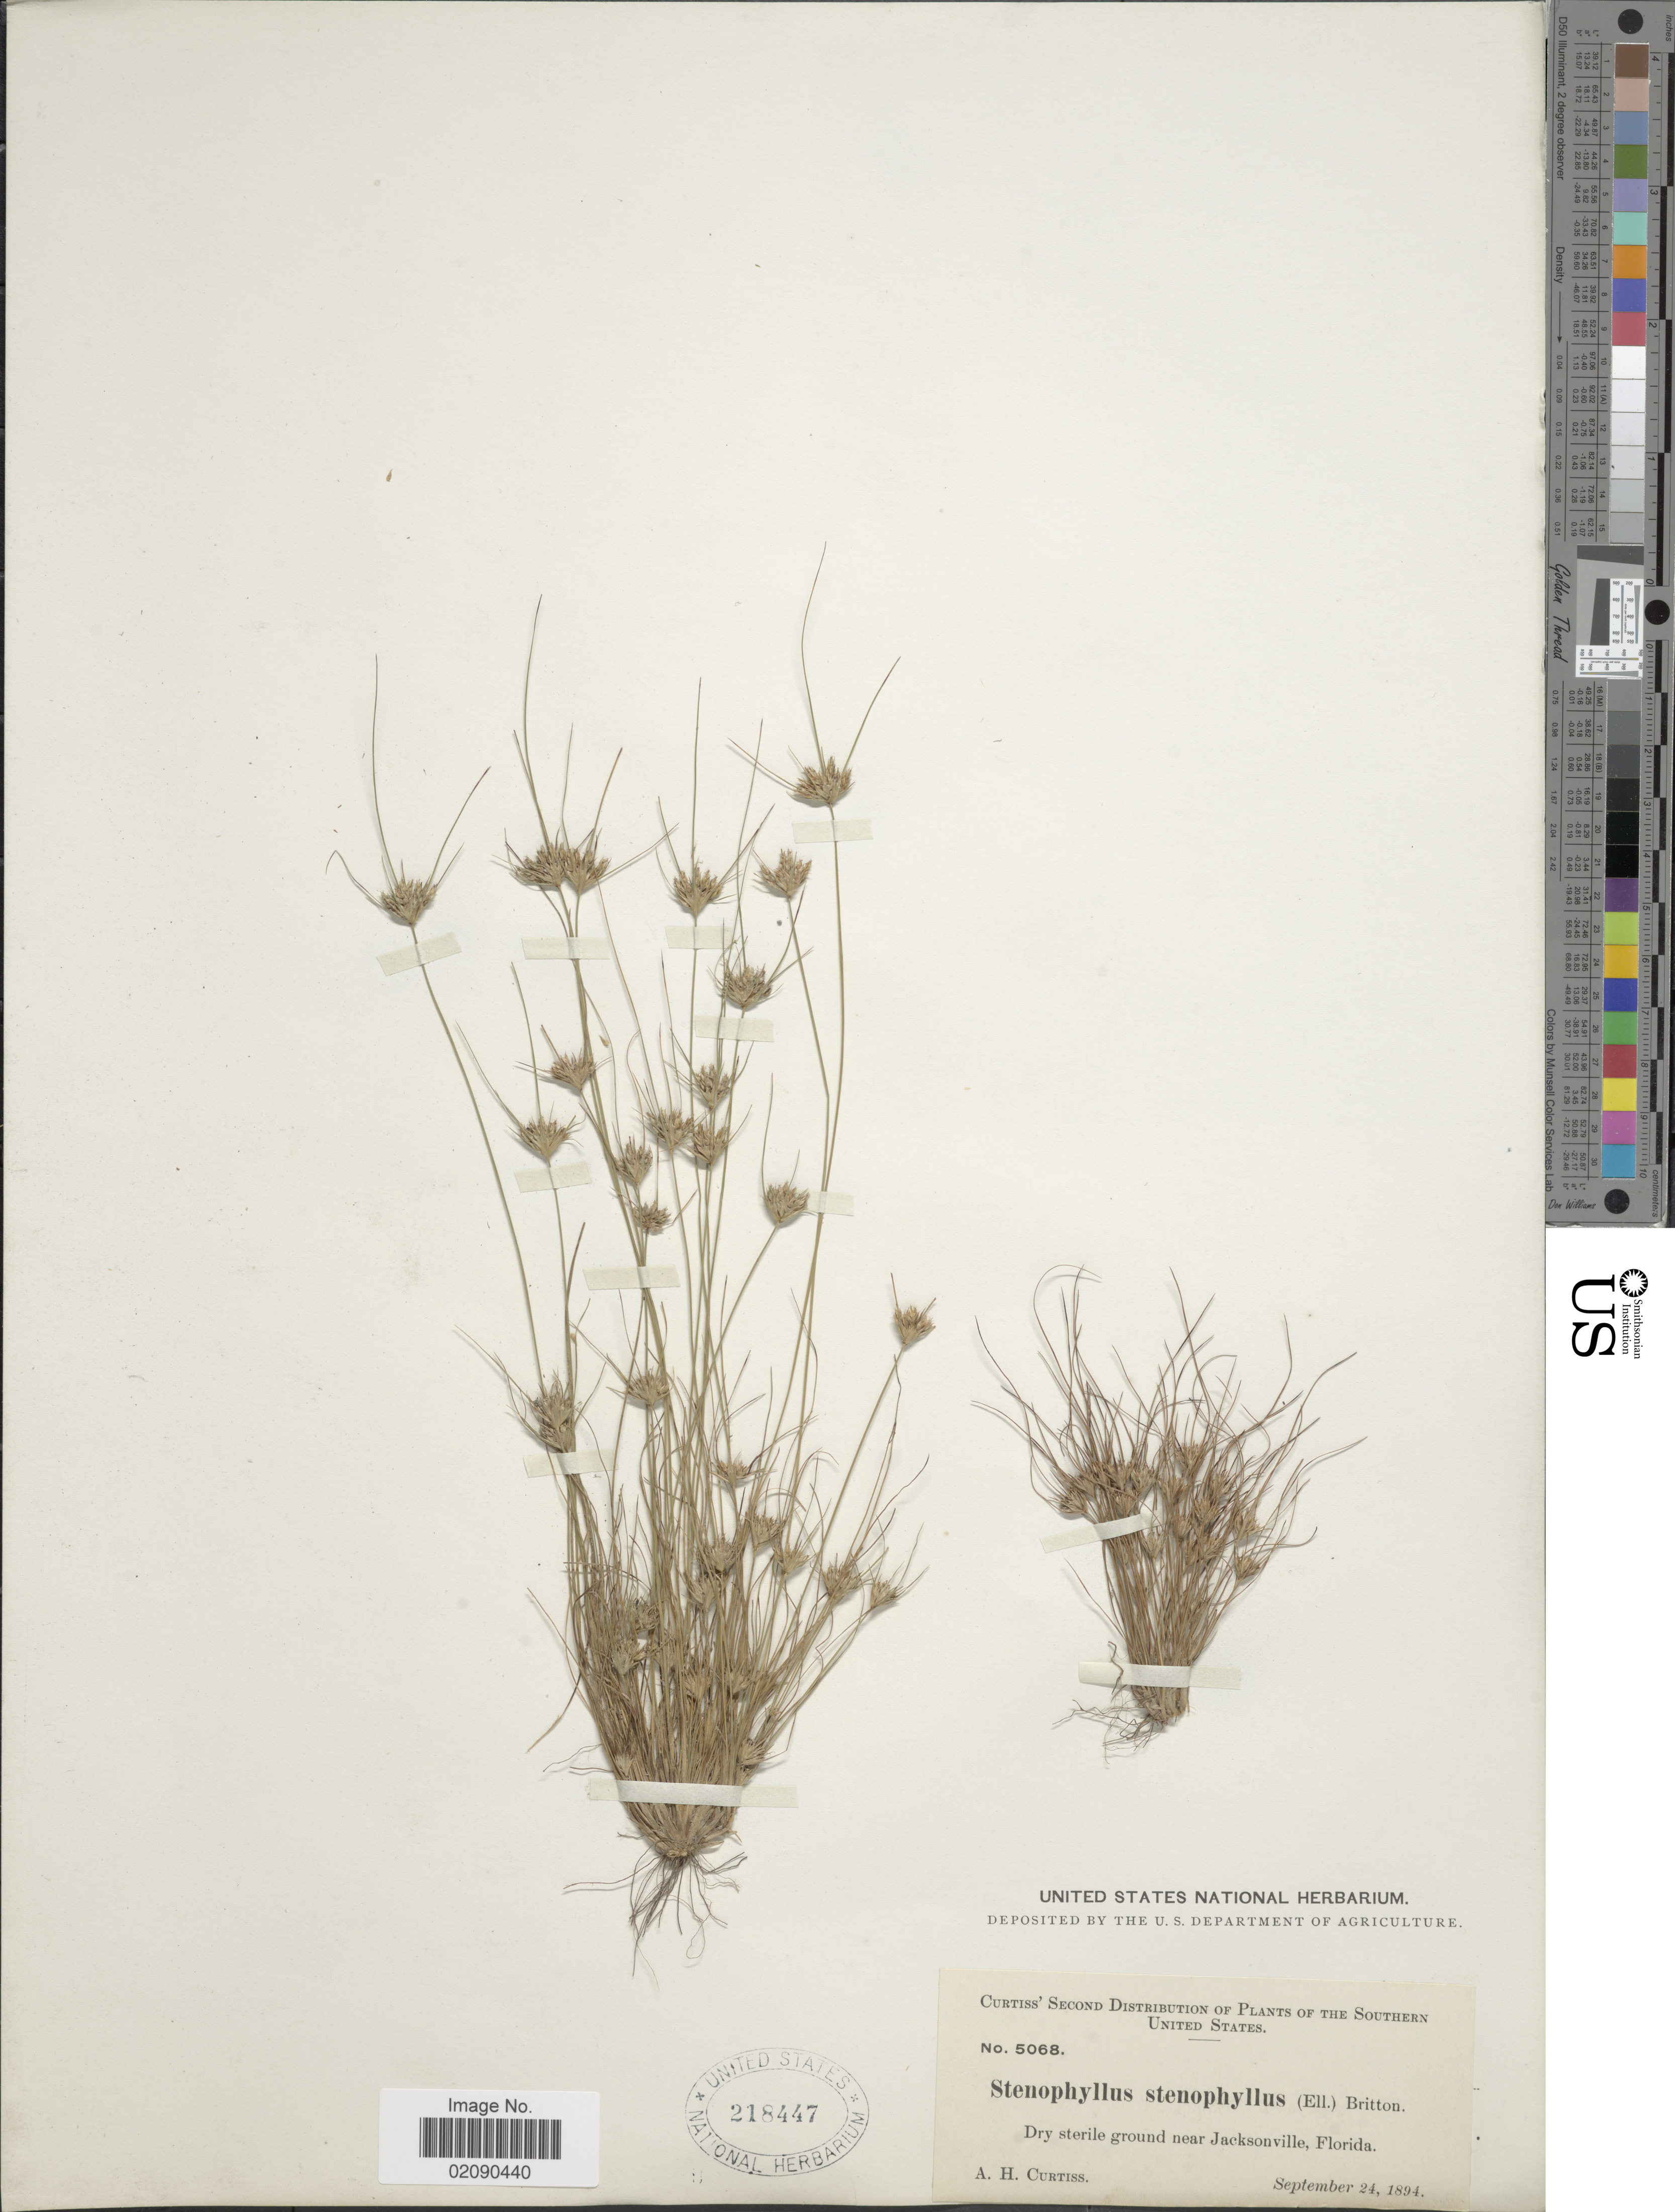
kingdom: Plantae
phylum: Tracheophyta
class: Liliopsida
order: Poales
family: Cyperaceae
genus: Bulbostylis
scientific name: Bulbostylis stenophylla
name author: (Elliott) C.B. Clarke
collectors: A. H. Curtiss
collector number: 5068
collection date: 1894-09-24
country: United States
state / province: Florida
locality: The Southern United States, Dry sterile ground near Jacksonville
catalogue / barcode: US 218447